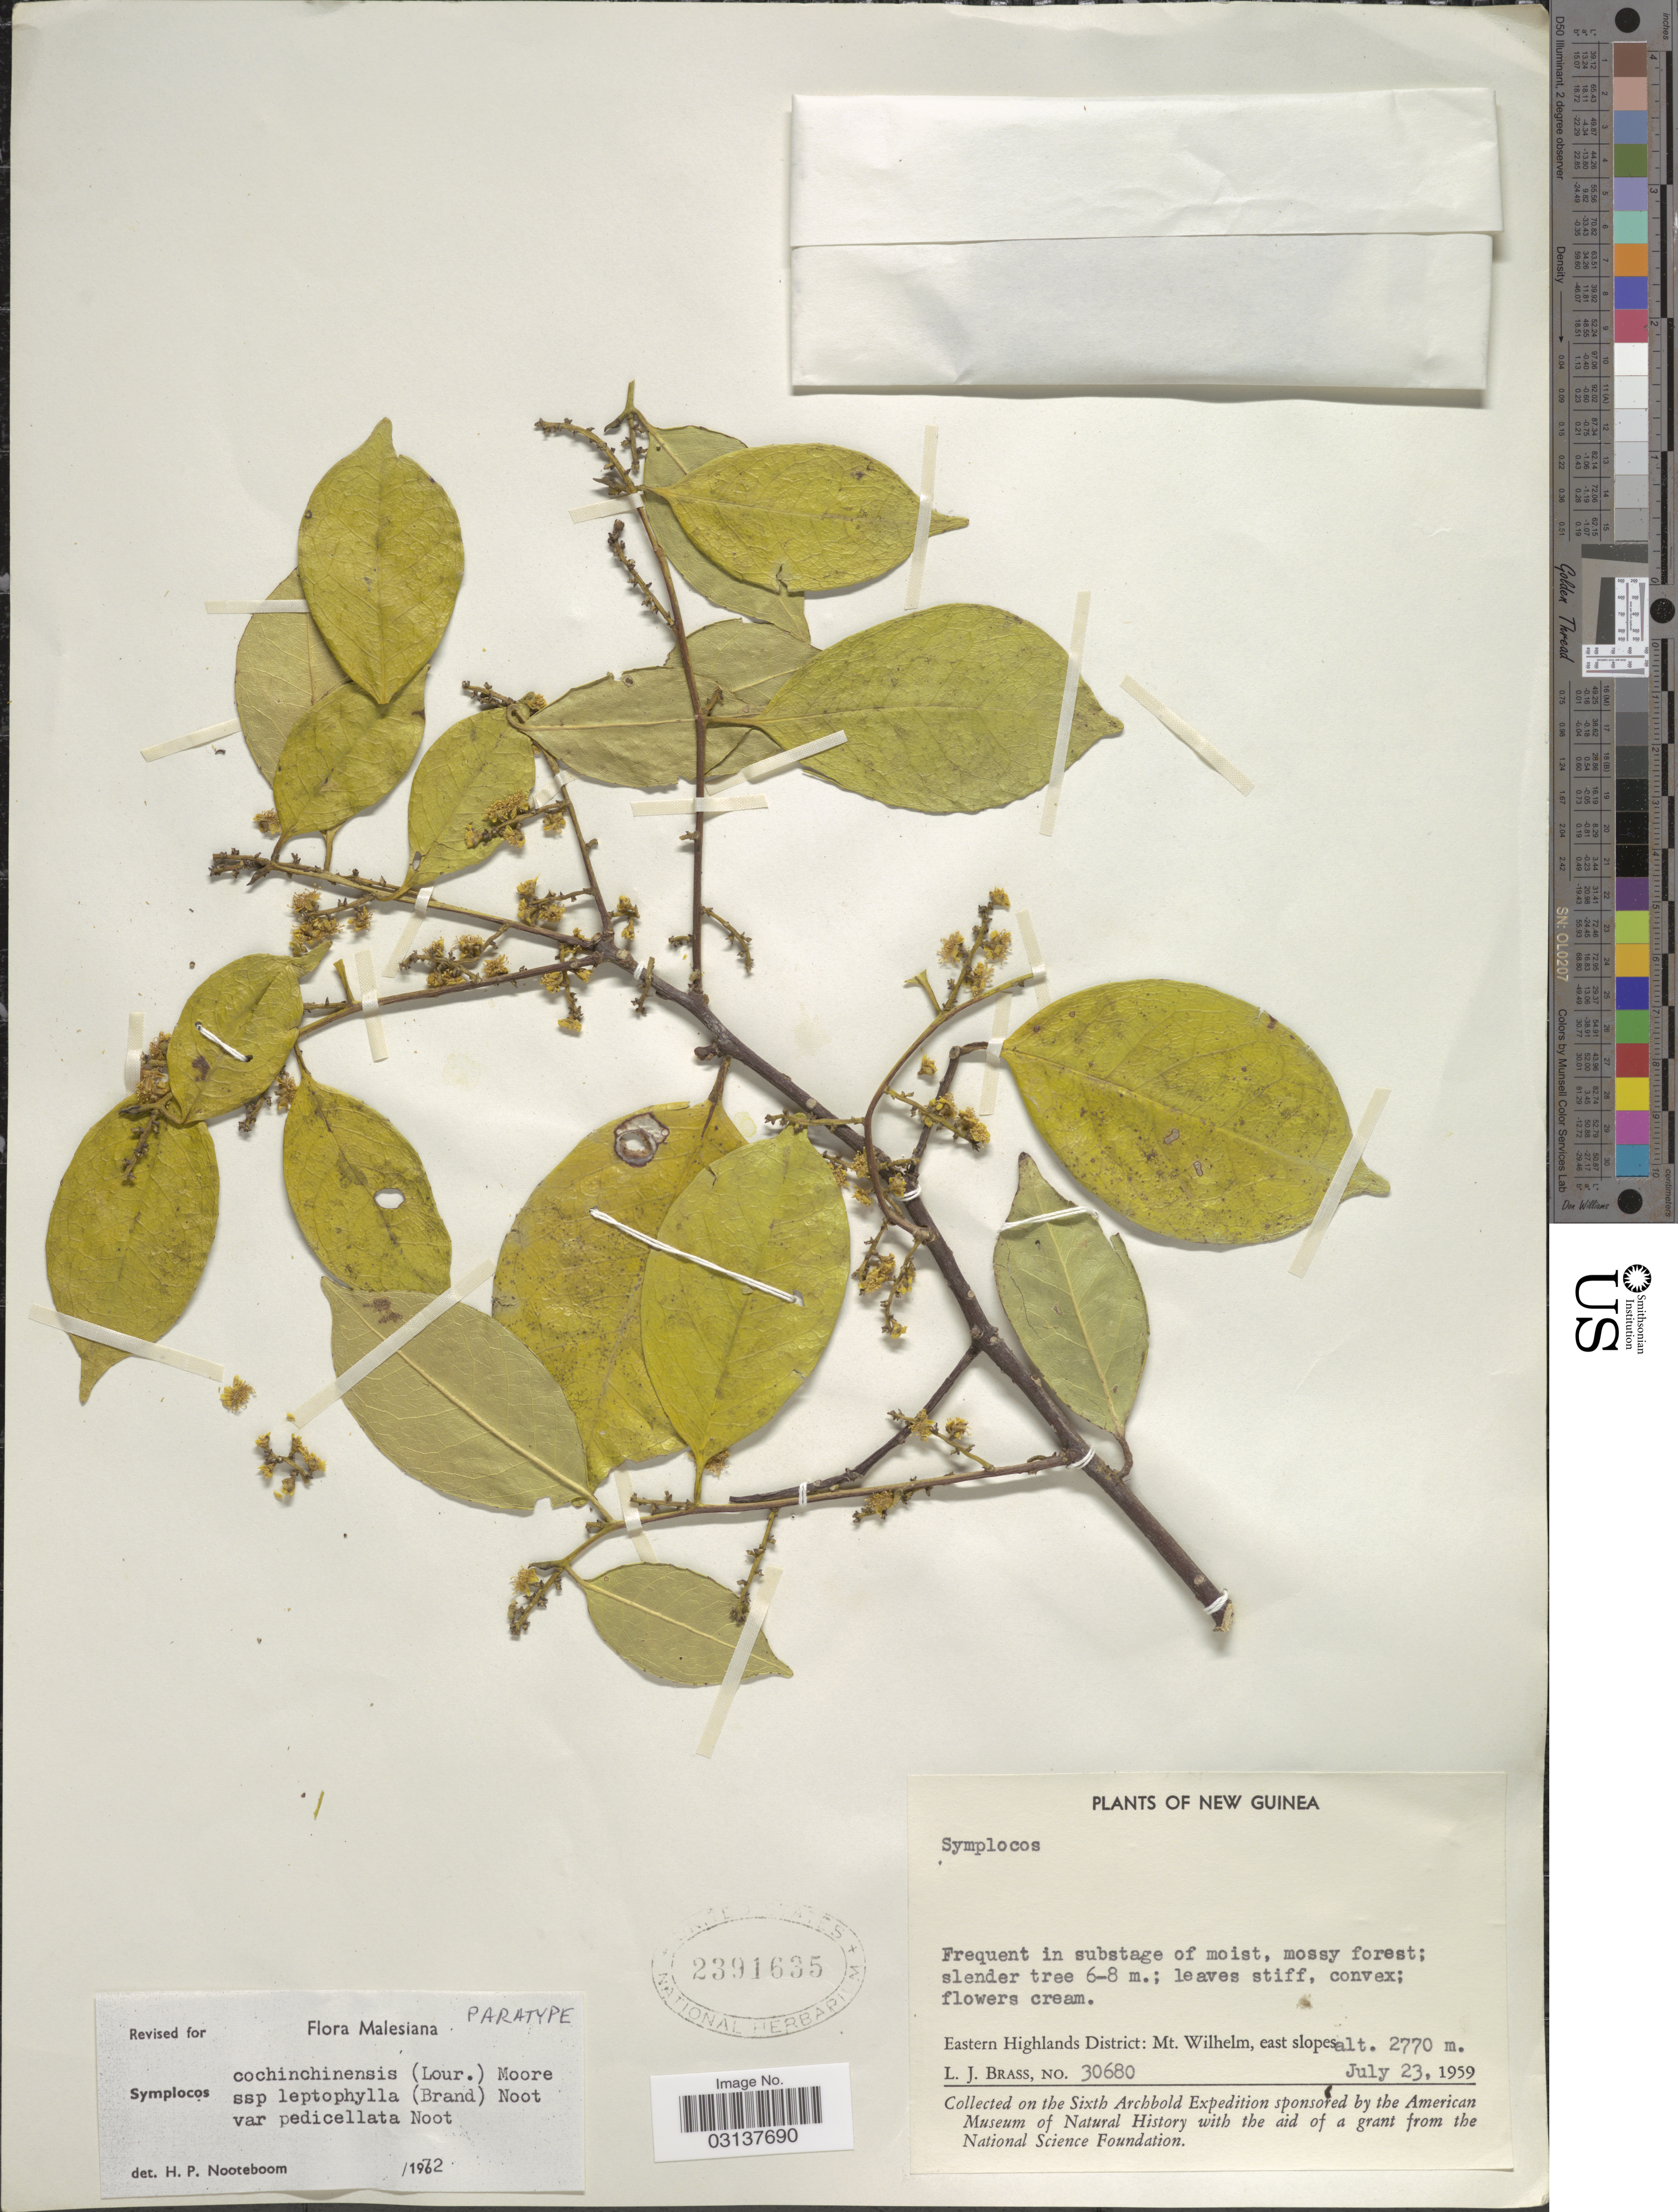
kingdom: Plantae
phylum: Tracheophyta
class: Magnoliopsida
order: Ericales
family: Symplocaceae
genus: Symplocos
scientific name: Symplocos cochinchinensis var. pedicellata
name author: Noot.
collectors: L. J. Brass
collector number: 30680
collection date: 1959-07-23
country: Papua New Guinea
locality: New Guinea, Eastern Highlands District: Mt. Wilhelm, east slopes.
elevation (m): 2770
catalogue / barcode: US 2391635